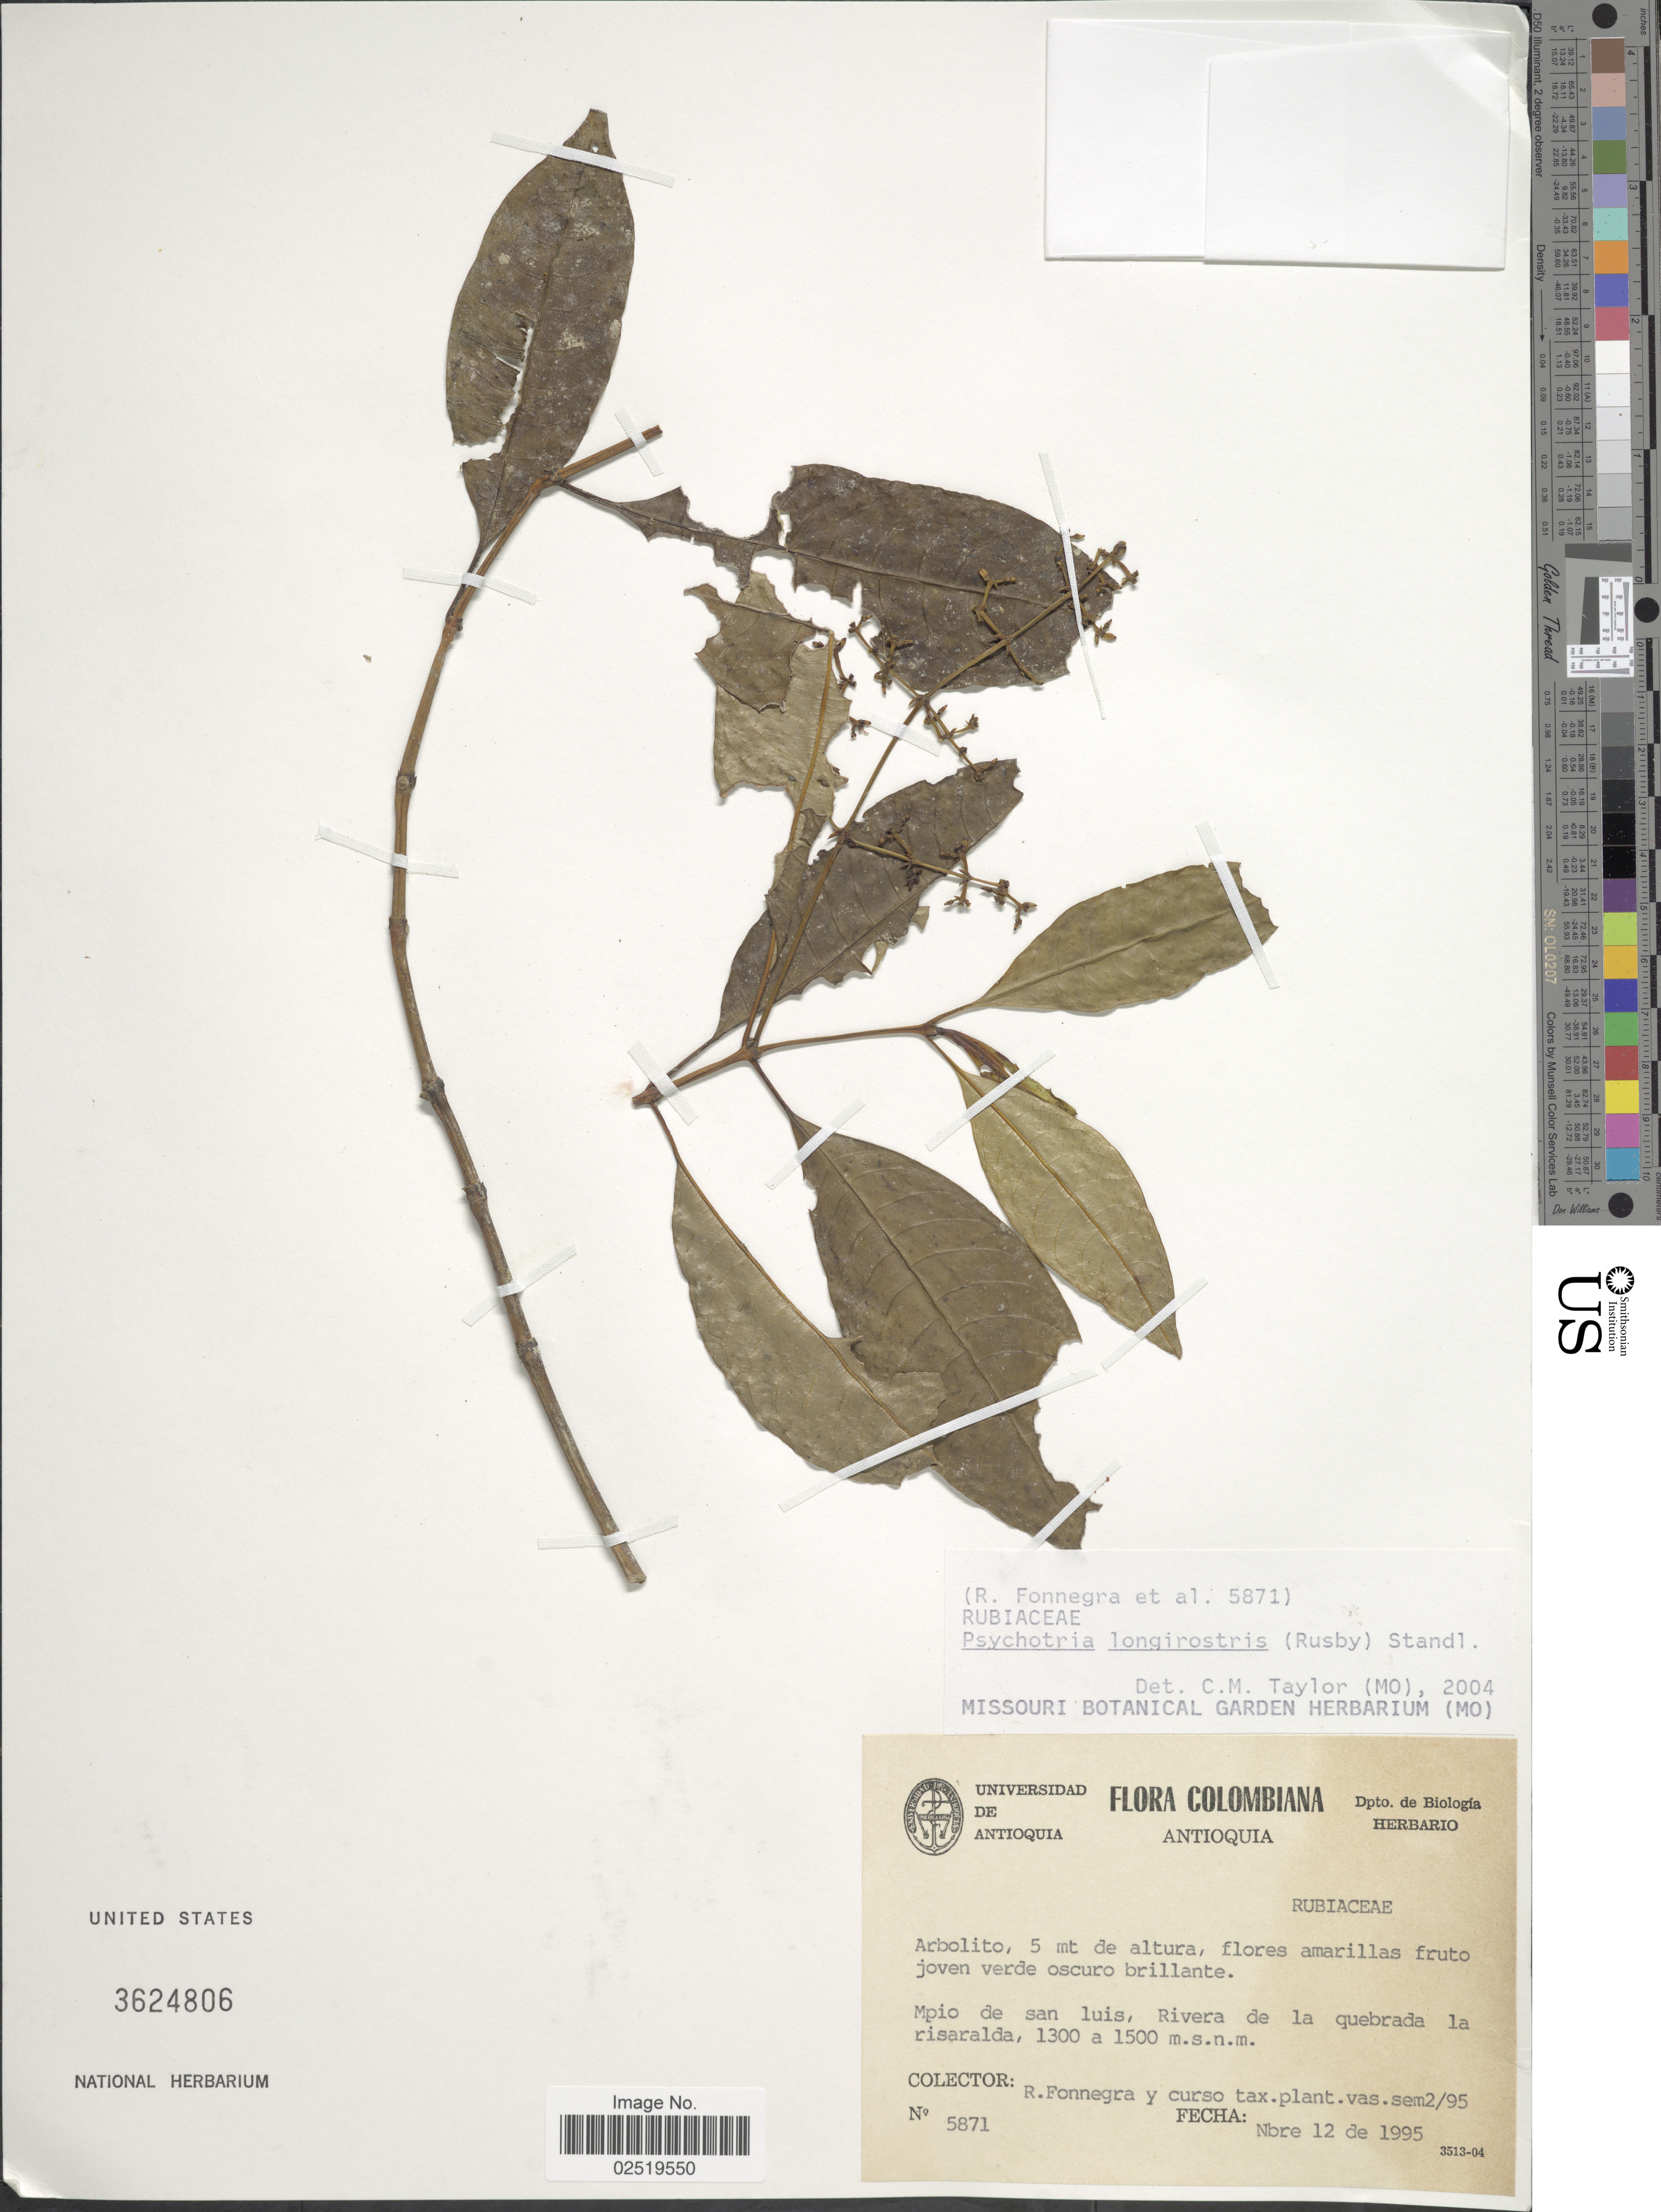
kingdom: Plantae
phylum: Tracheophyta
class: Magnoliopsida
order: Gentianales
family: Rubiaceae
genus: Psychotria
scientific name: Psychotria longirostris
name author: (Rusby) Standl.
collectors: R. Fonnegra & Curso tax. plant. vas. sem. 2/95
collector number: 5871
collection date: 1995-11-12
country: Colombia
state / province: Antioquia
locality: Colombiana, Mpio de san luis, Rivera de la quebrada la risaralda.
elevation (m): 1300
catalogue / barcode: US 3624806